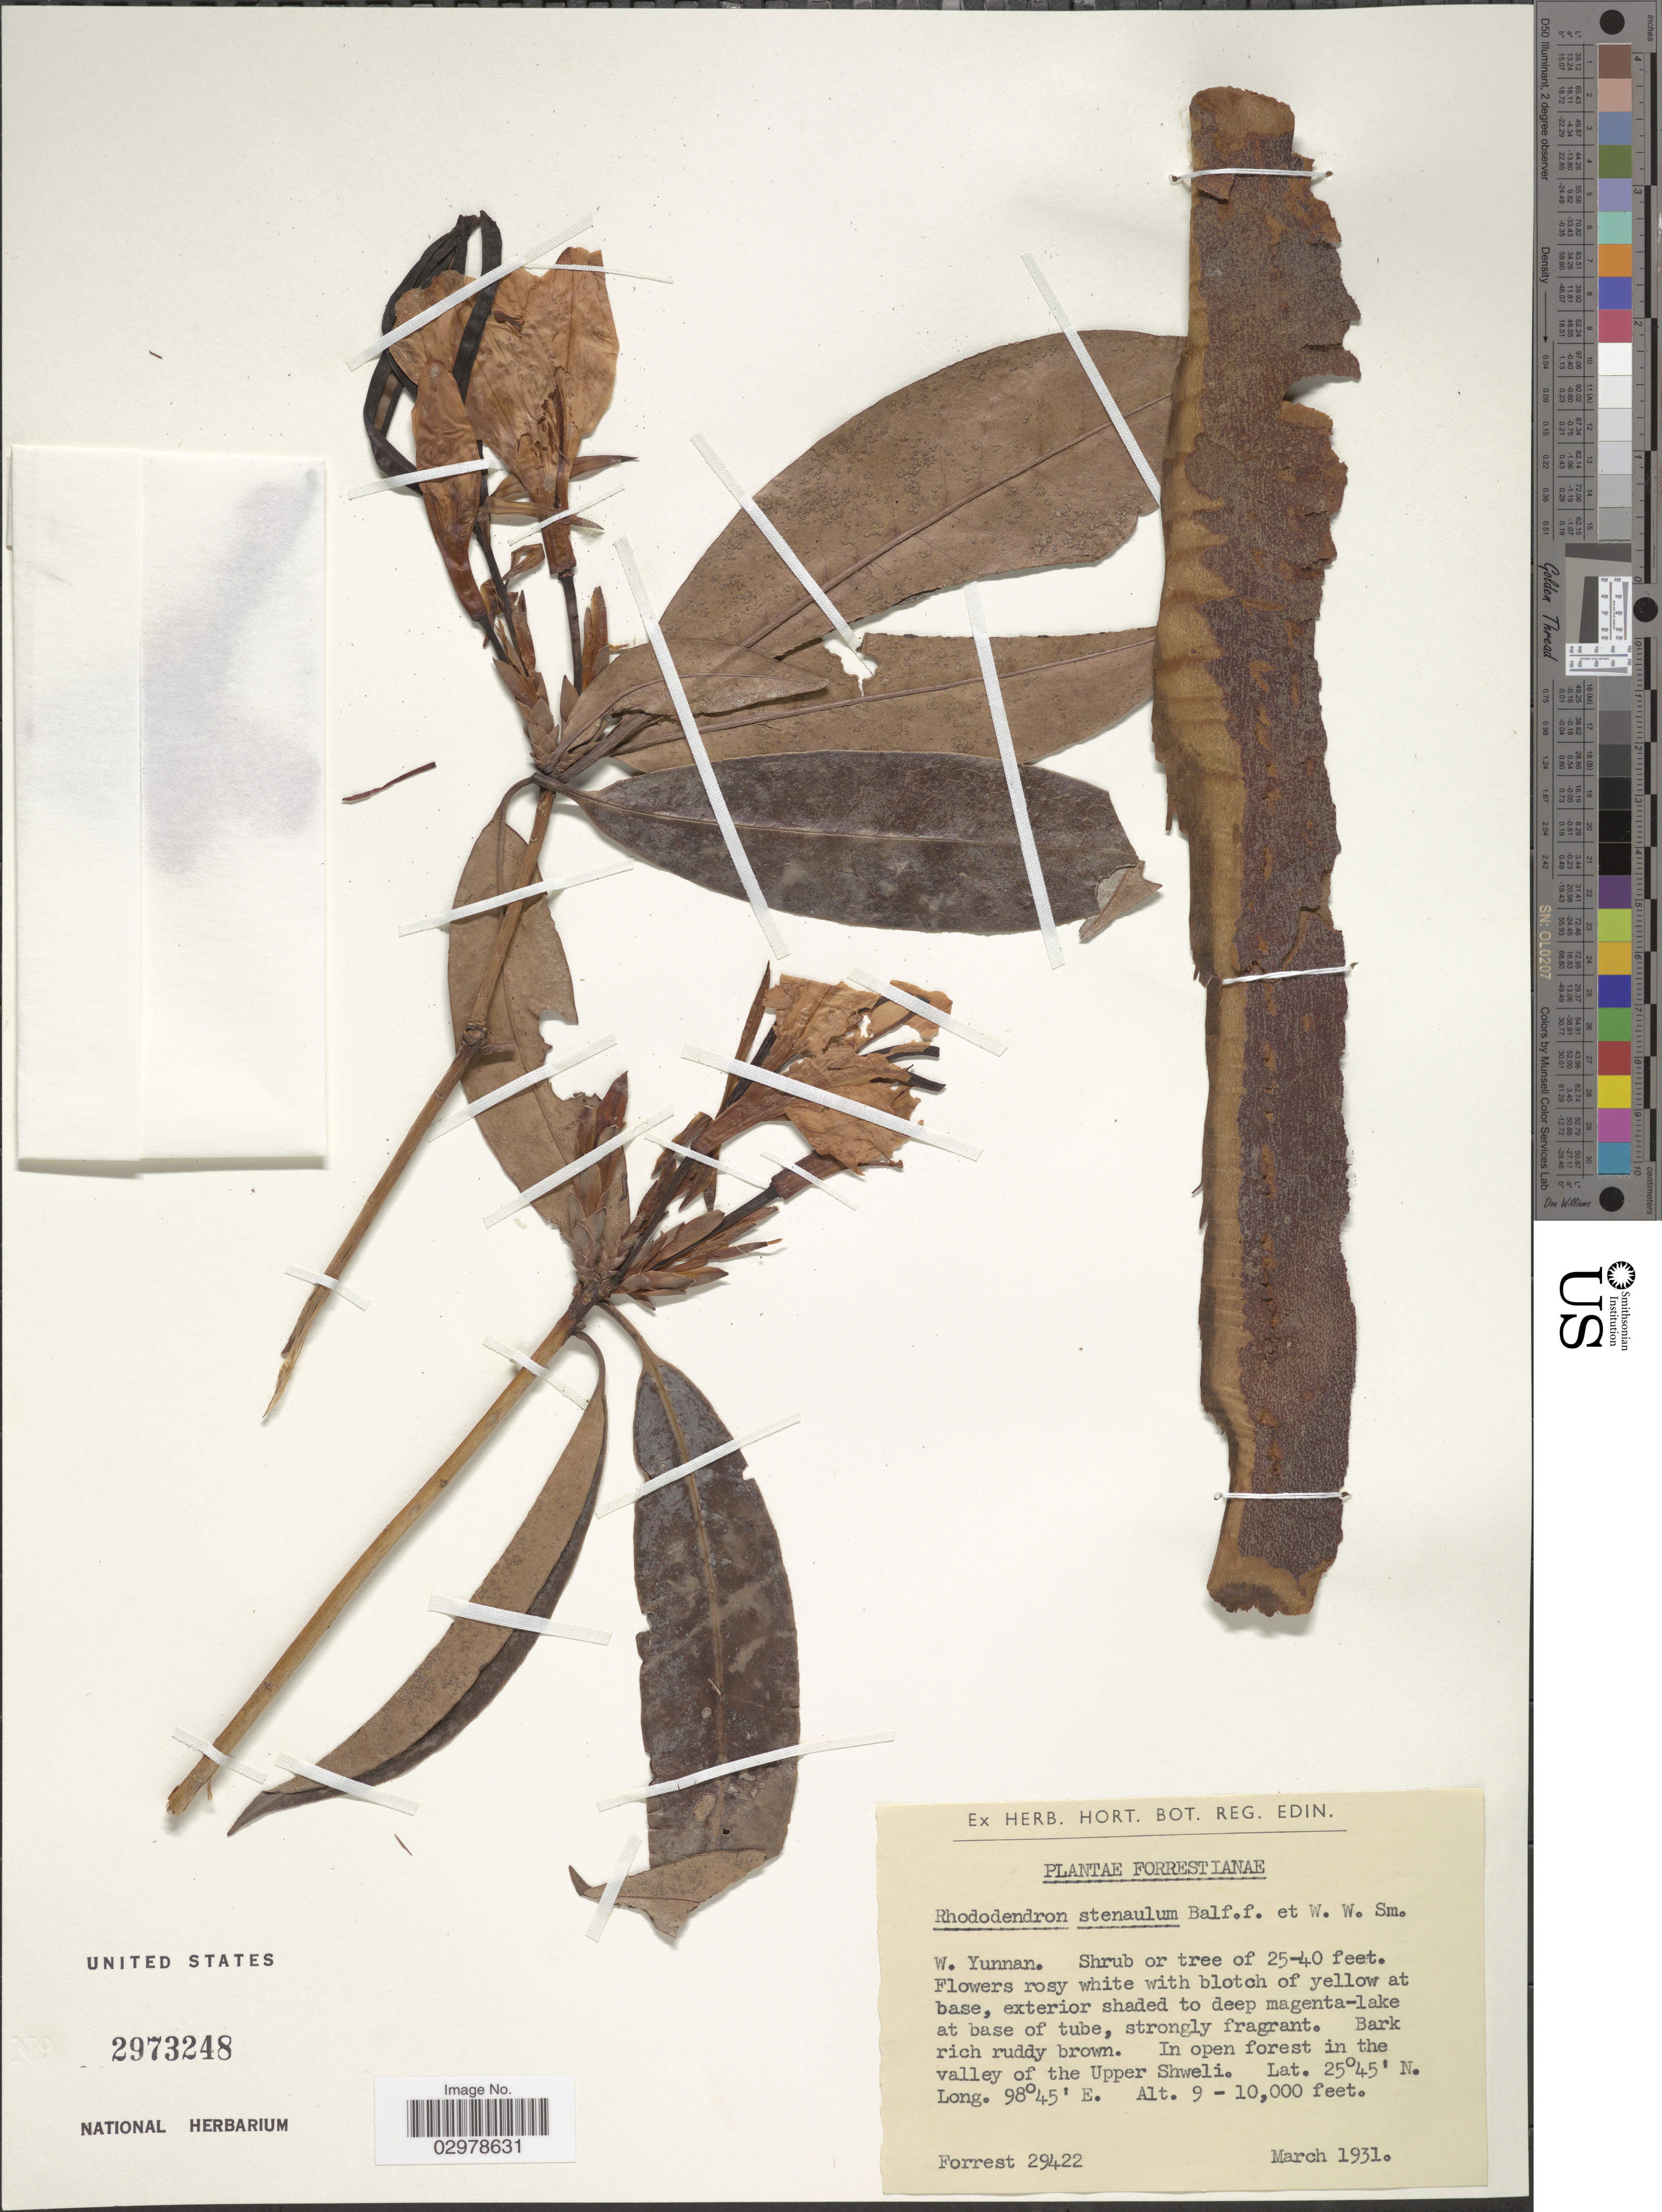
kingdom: Plantae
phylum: Tracheophyta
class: Magnoliopsida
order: Ericales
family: Ericaceae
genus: Rhododendron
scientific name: Rhododendron stenaulum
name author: Balf. f. & W.W. Sm.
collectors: -. Forrest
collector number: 29422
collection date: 1931-03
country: China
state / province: Yunnan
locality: W. Yunnan. In open forest in the valley of the Upper Shweli.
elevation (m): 2743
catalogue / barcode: US 2973248